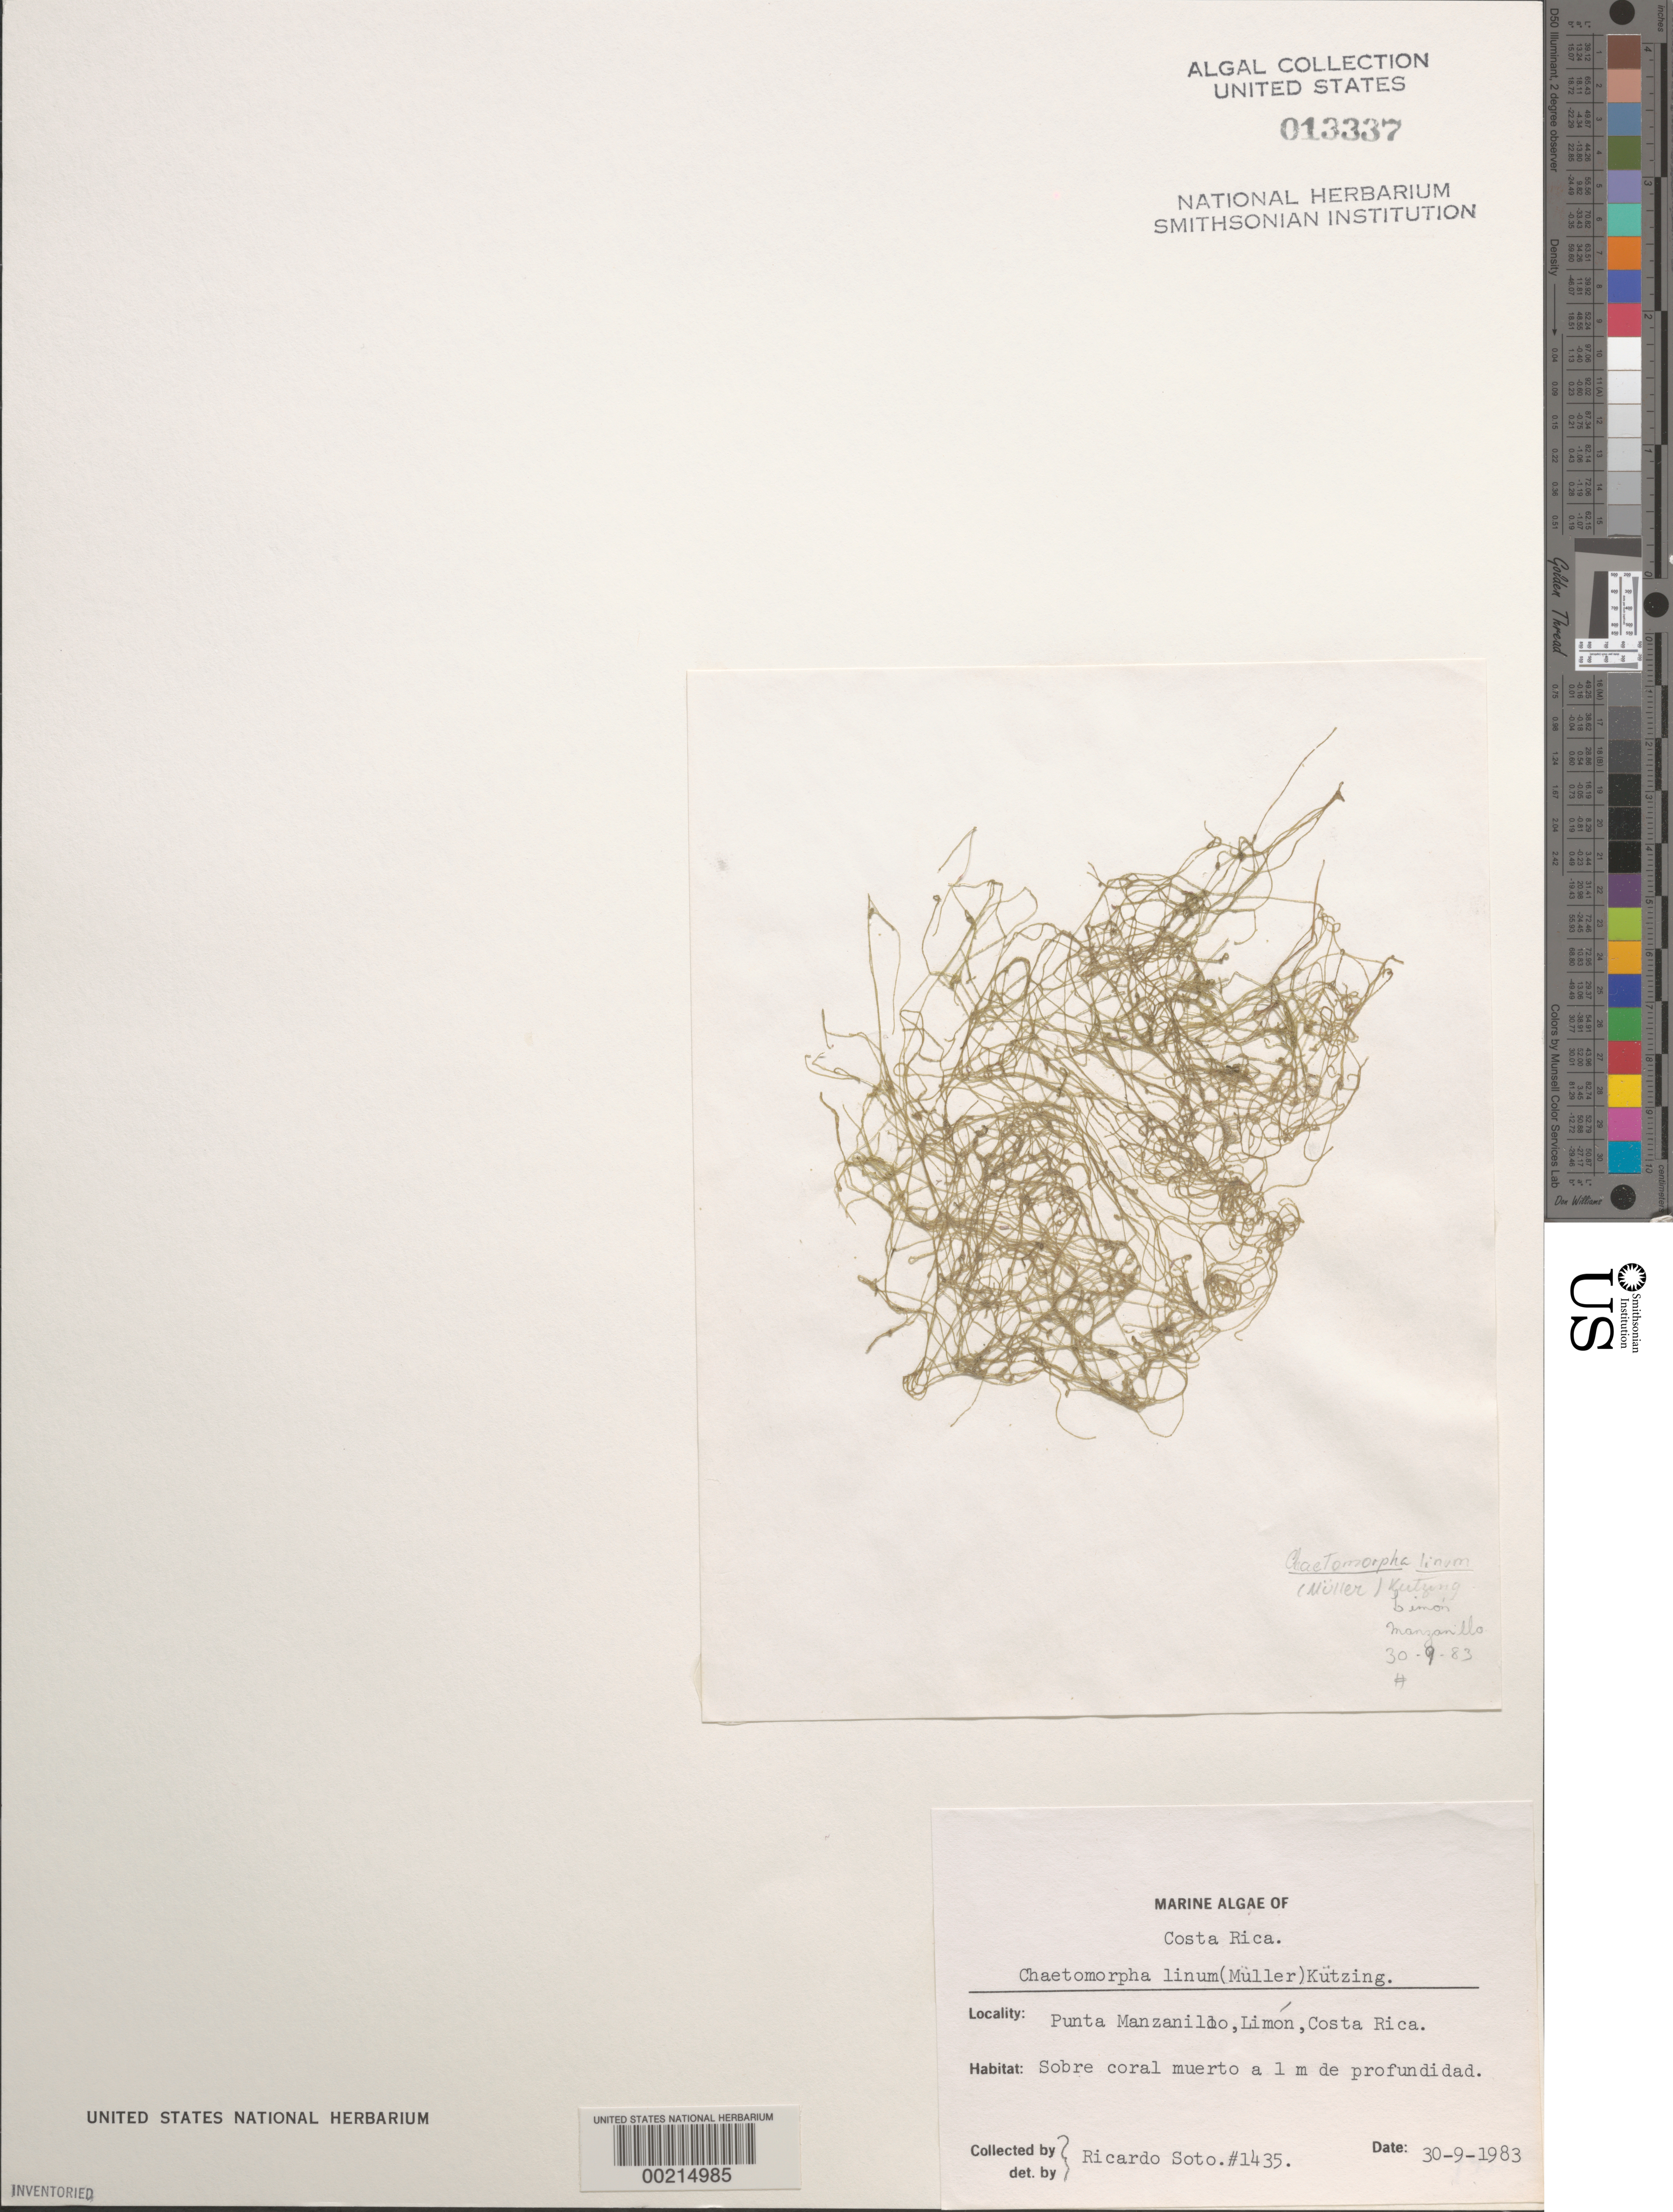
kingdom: Plantae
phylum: Chlorophyta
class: Ulvophyceae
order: Cladophorales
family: Cladophoraceae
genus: Chaetomorpha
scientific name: Chaetomorpha linum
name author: (O.F. Muell.) Kütz.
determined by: Soto, R.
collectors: R. Soto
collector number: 1435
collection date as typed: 30 Sep 1983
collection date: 1983-09-30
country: Costa Rica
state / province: Limón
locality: Punta Manzanillo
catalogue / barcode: US 13337